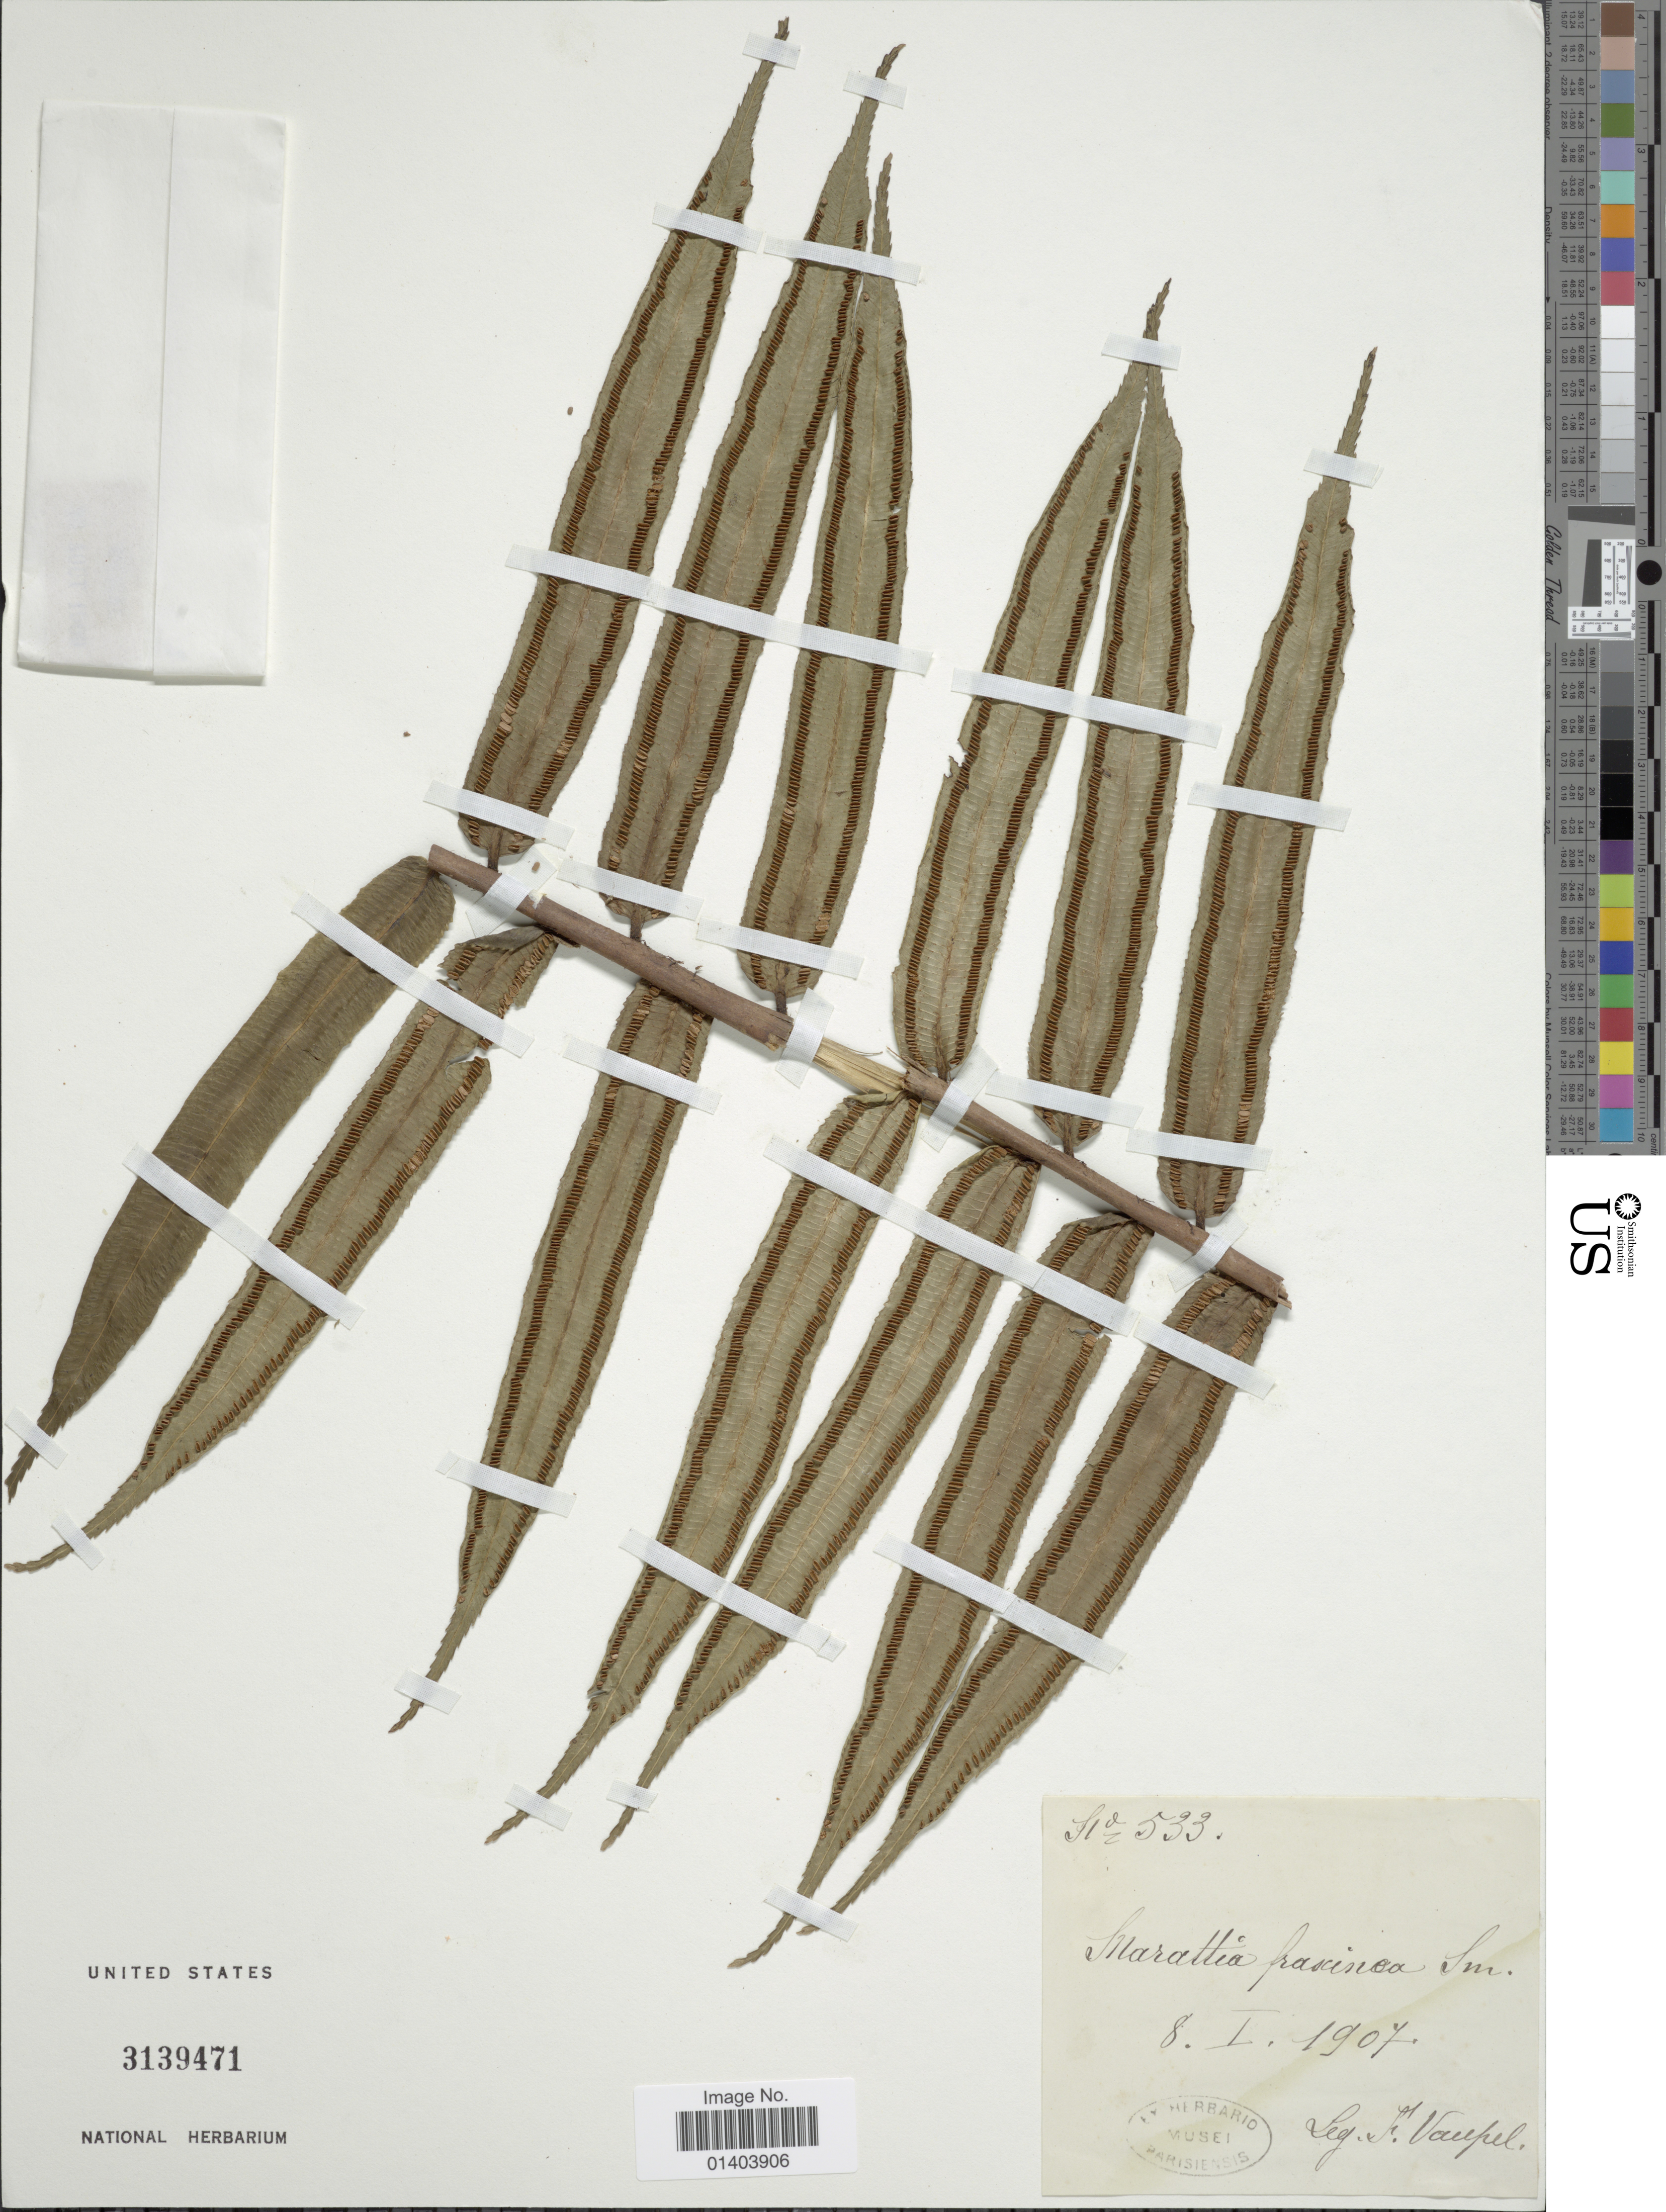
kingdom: Plantae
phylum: Tracheophyta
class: Polypodiopsida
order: Marattiales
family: Marattiaceae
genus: Ptisana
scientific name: Ptisana fraxinea var. fraxinea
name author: (Sm.) Murdock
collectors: F. Vaupel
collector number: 533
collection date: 1907-01-08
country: Samoa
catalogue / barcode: US 3139471